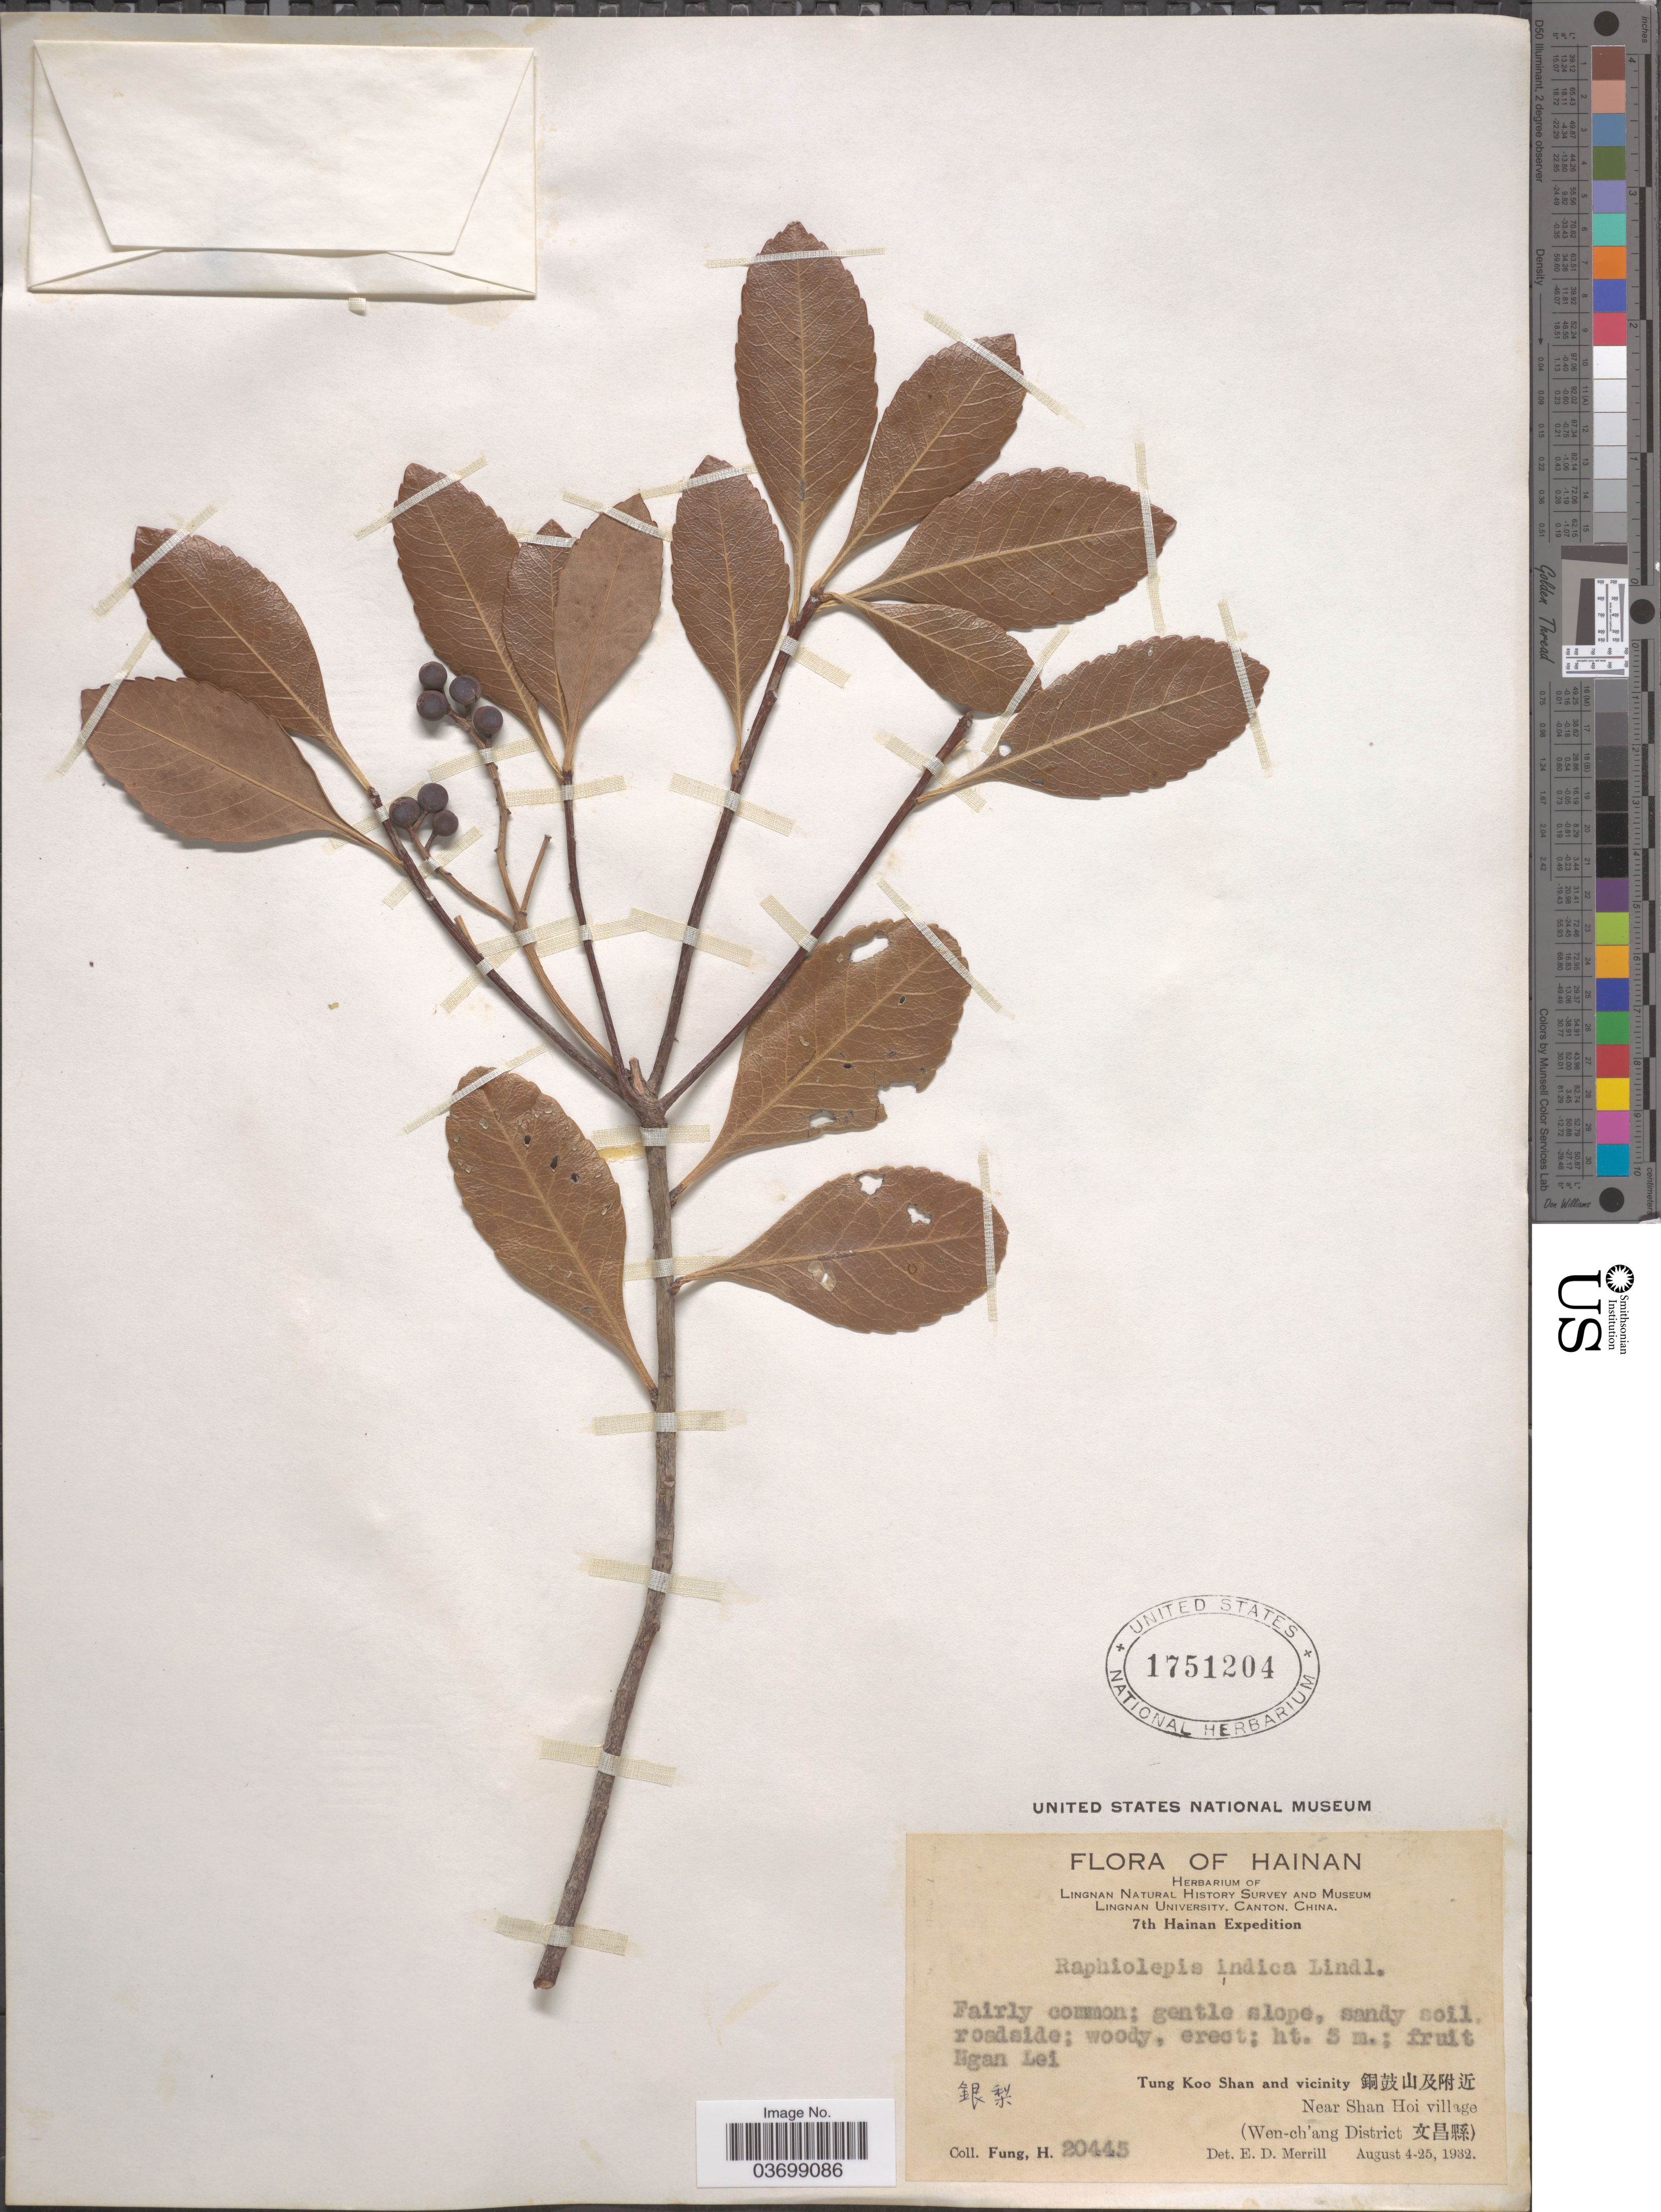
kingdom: Plantae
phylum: Tracheophyta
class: Magnoliopsida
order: Rosales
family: Rosaceae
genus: Rhaphiolepis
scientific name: Rhaphiolepis indica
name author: (L.) Lindl.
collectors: H. Fung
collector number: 20445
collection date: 1932-08-04/1932-08-25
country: China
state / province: Hainan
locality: Ngan Lei X. Tung Koo Shan and vicinity X. Near Shan Hoi village (Wen-ch'ang District X).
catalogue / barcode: US 1751204